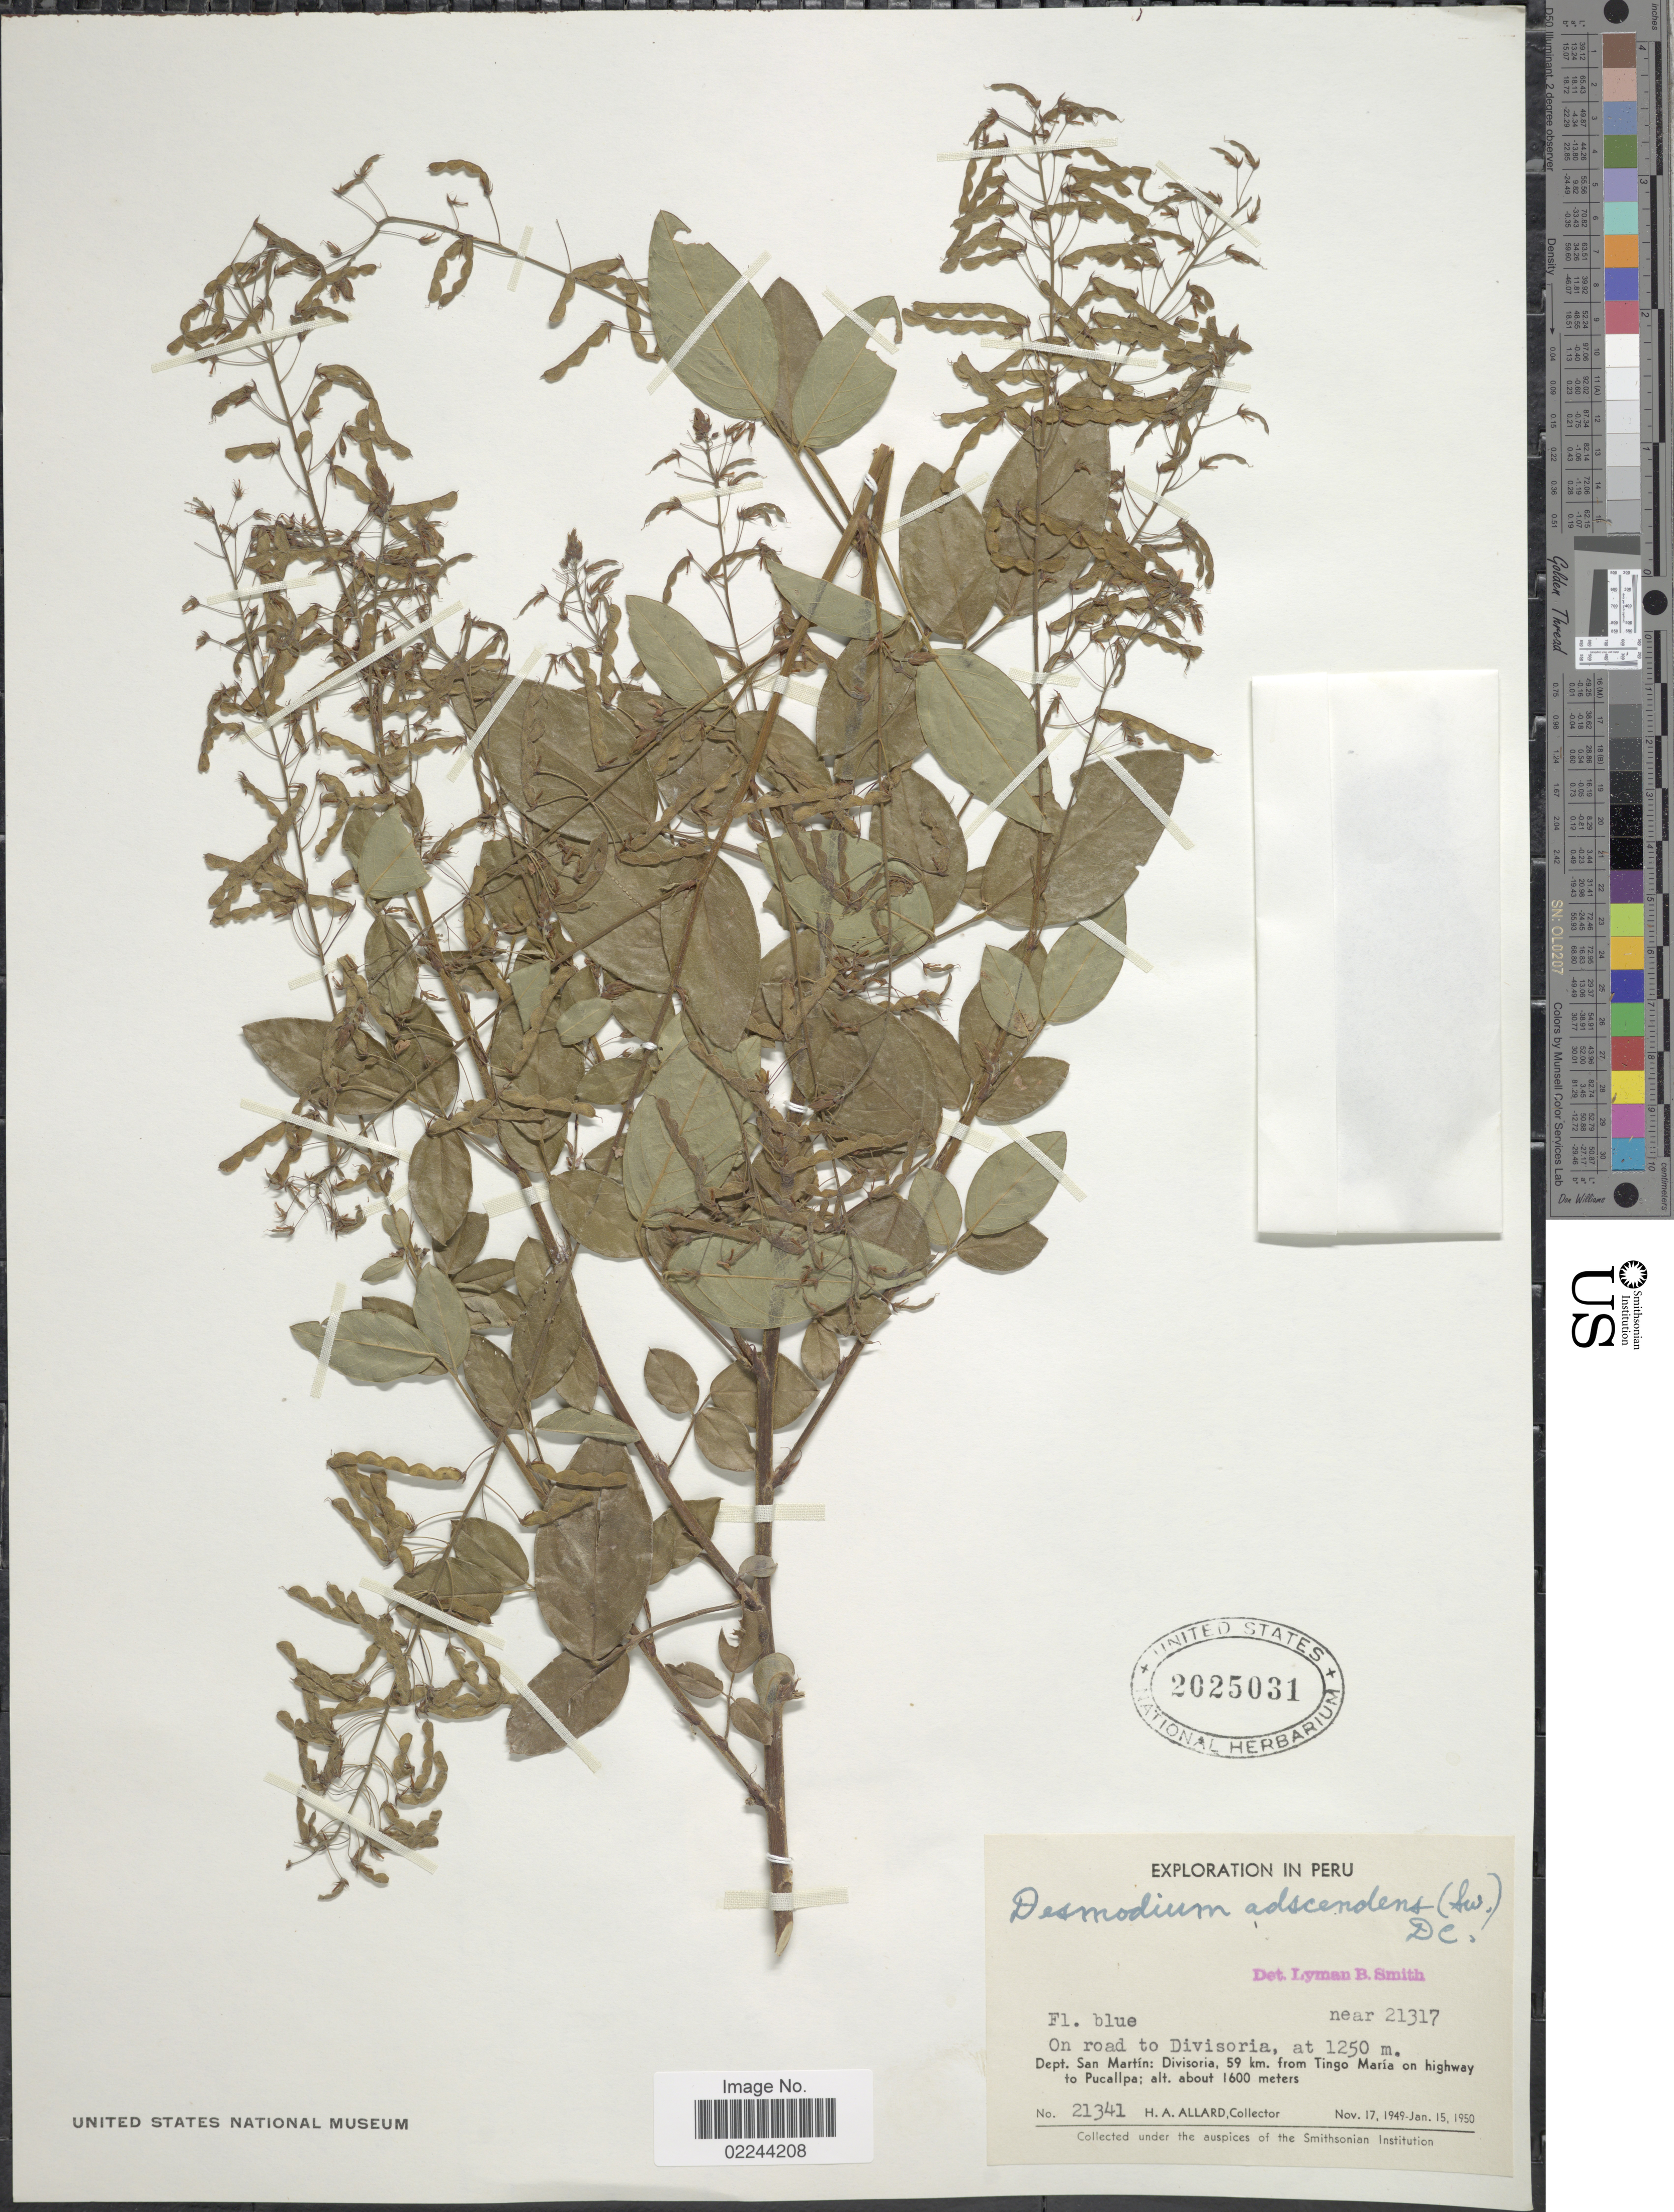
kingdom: Plantae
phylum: Tracheophyta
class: Magnoliopsida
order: Fabales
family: Fabaceae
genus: Grona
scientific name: Grona adscendens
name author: (Sw.) H. Ohashi & K. Ohashi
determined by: Strong, Mark T., (BOT), Smithsonian Institution - National Museum of Natural History (UNITED STATES)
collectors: H. A. Allard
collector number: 21341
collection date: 1949-11-17/1950-01-15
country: Peru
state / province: San Martín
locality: On road to Divisoria, at 1250 m, near 21317, Dept San Martín: Divisoria, 59 km from Tingo María on highway to Pucallpa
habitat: on road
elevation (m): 1600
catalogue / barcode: US 2025031